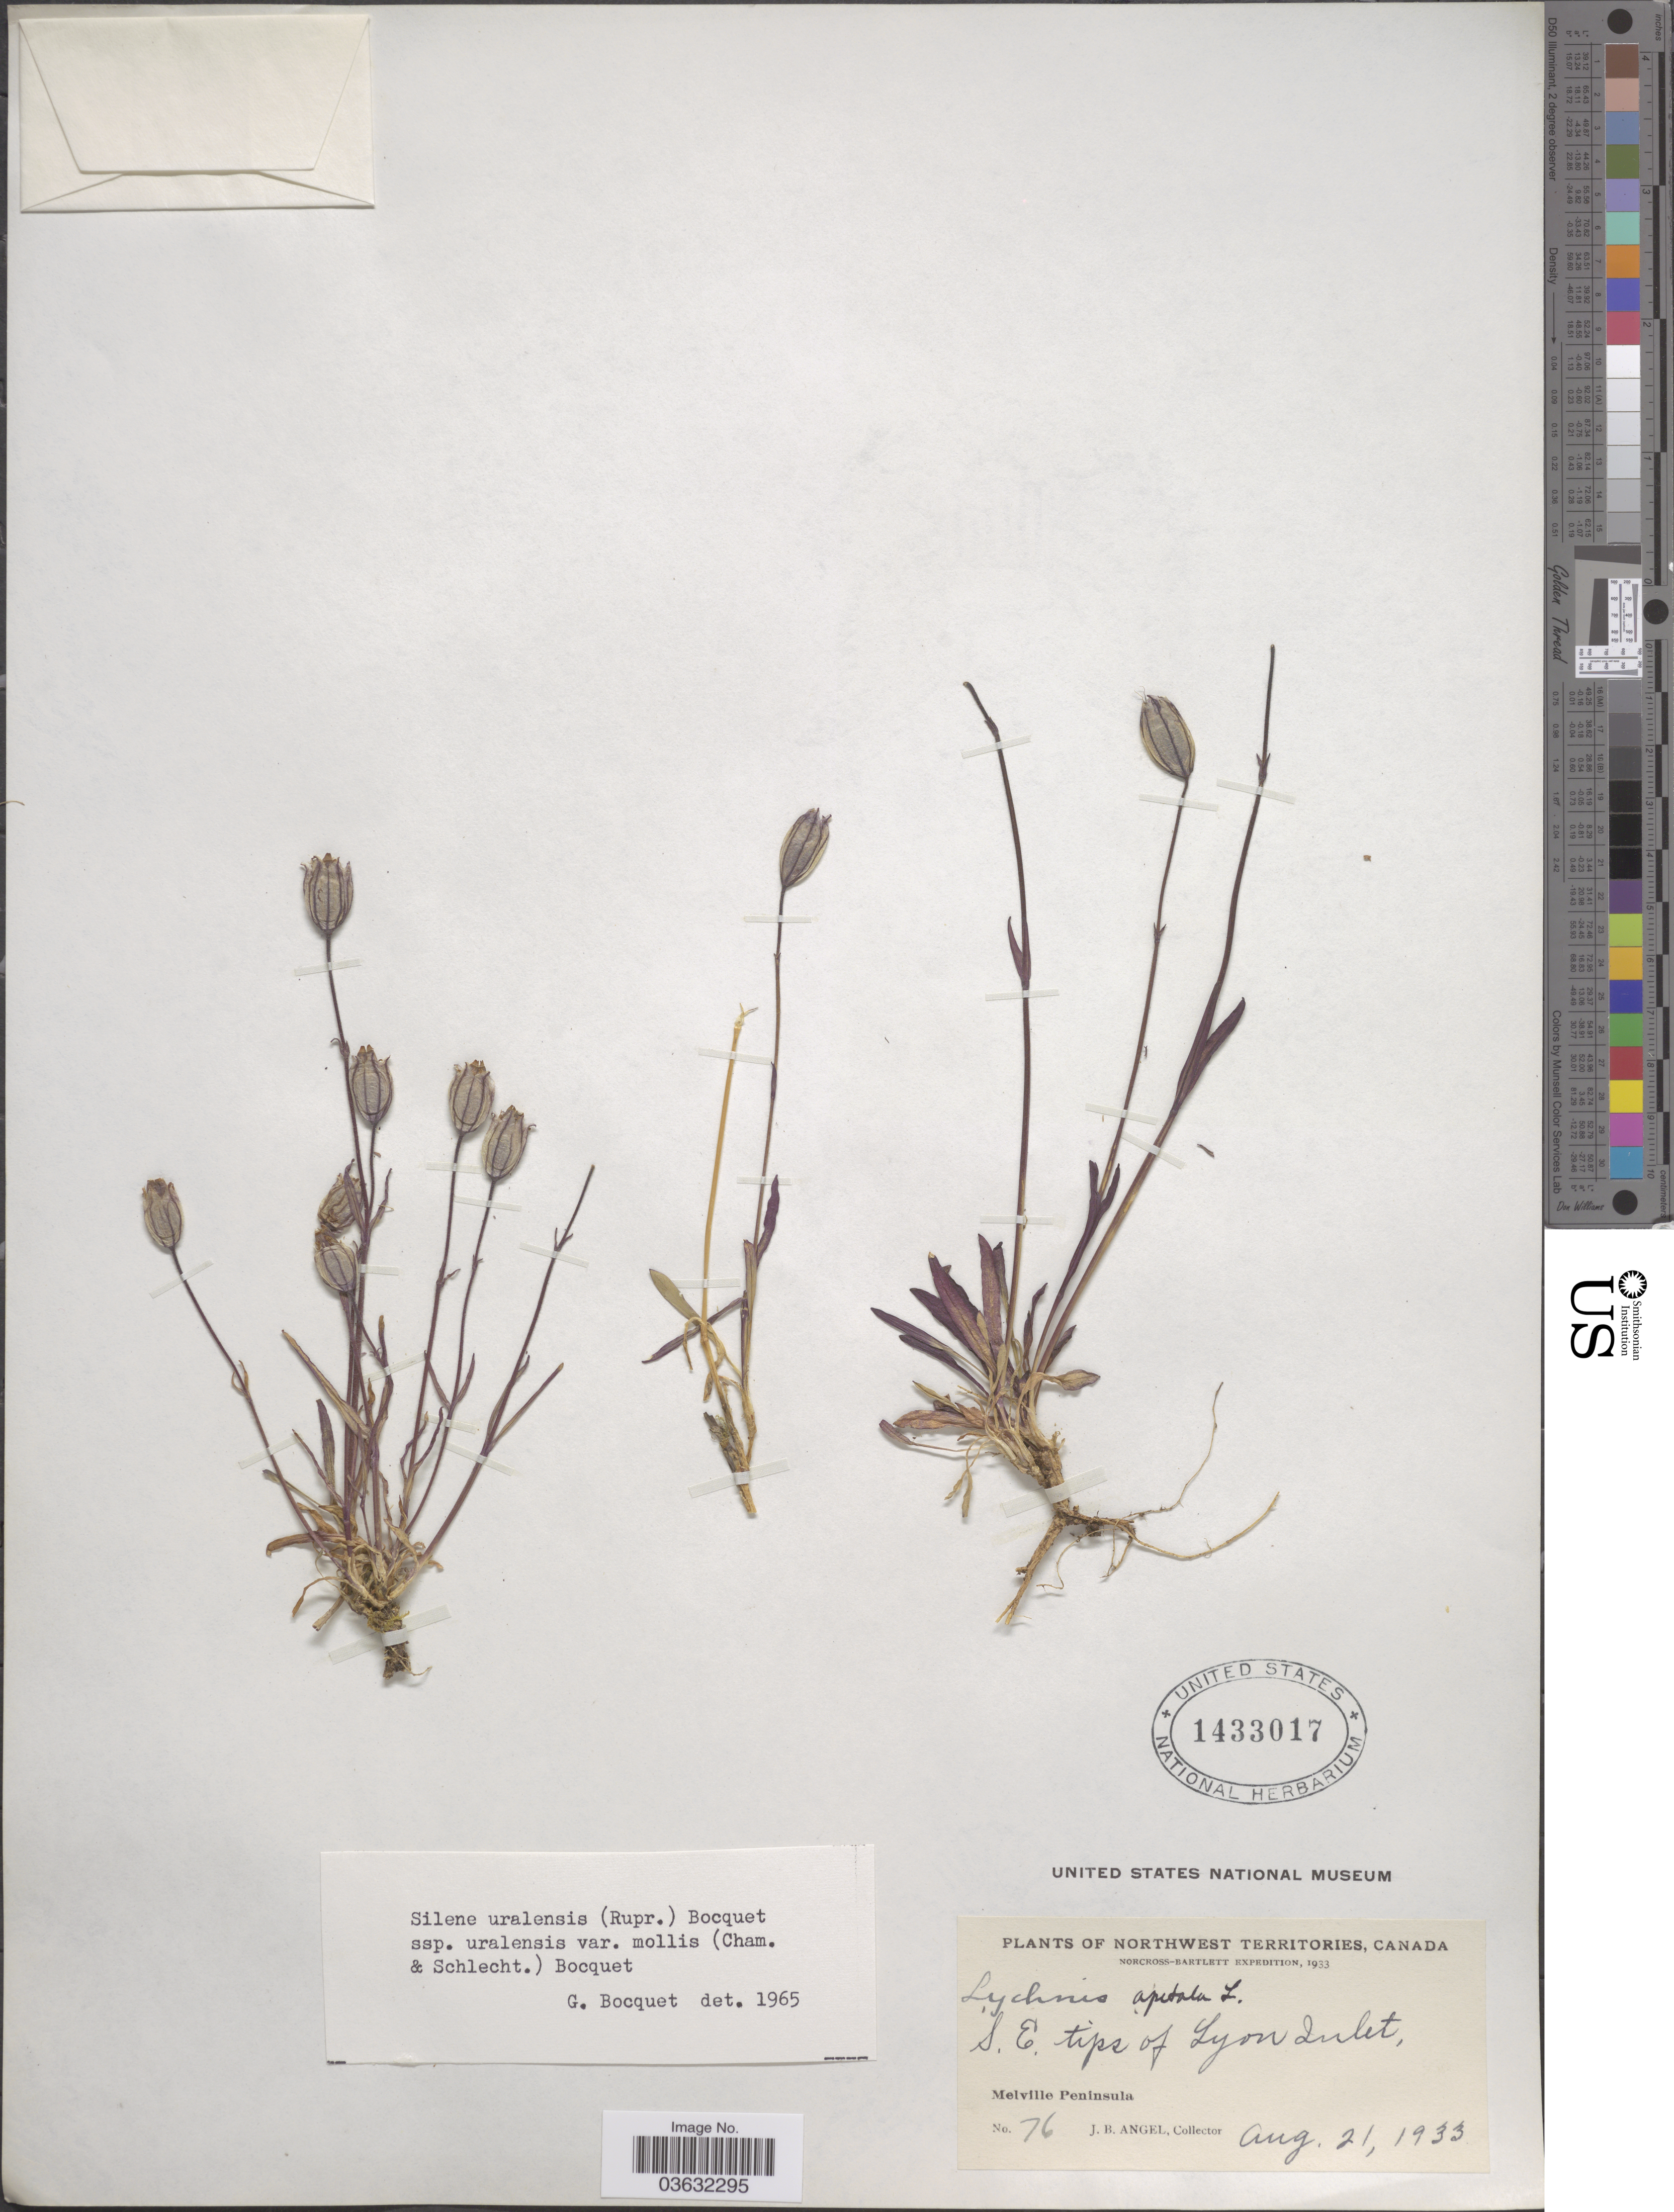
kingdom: Plantae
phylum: Tracheophyta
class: Magnoliopsida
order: Caryophyllales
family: Caryophyllaceae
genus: Silene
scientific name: Silene uralensis var. mollis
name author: (Cham. & Schltdl.) Bocquet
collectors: J. Angel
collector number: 76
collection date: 1933-08-21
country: Canada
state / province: Northwest Territories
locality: S. E. tips of Lyon Inlet. Melville Peninsula.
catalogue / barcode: US 1433017